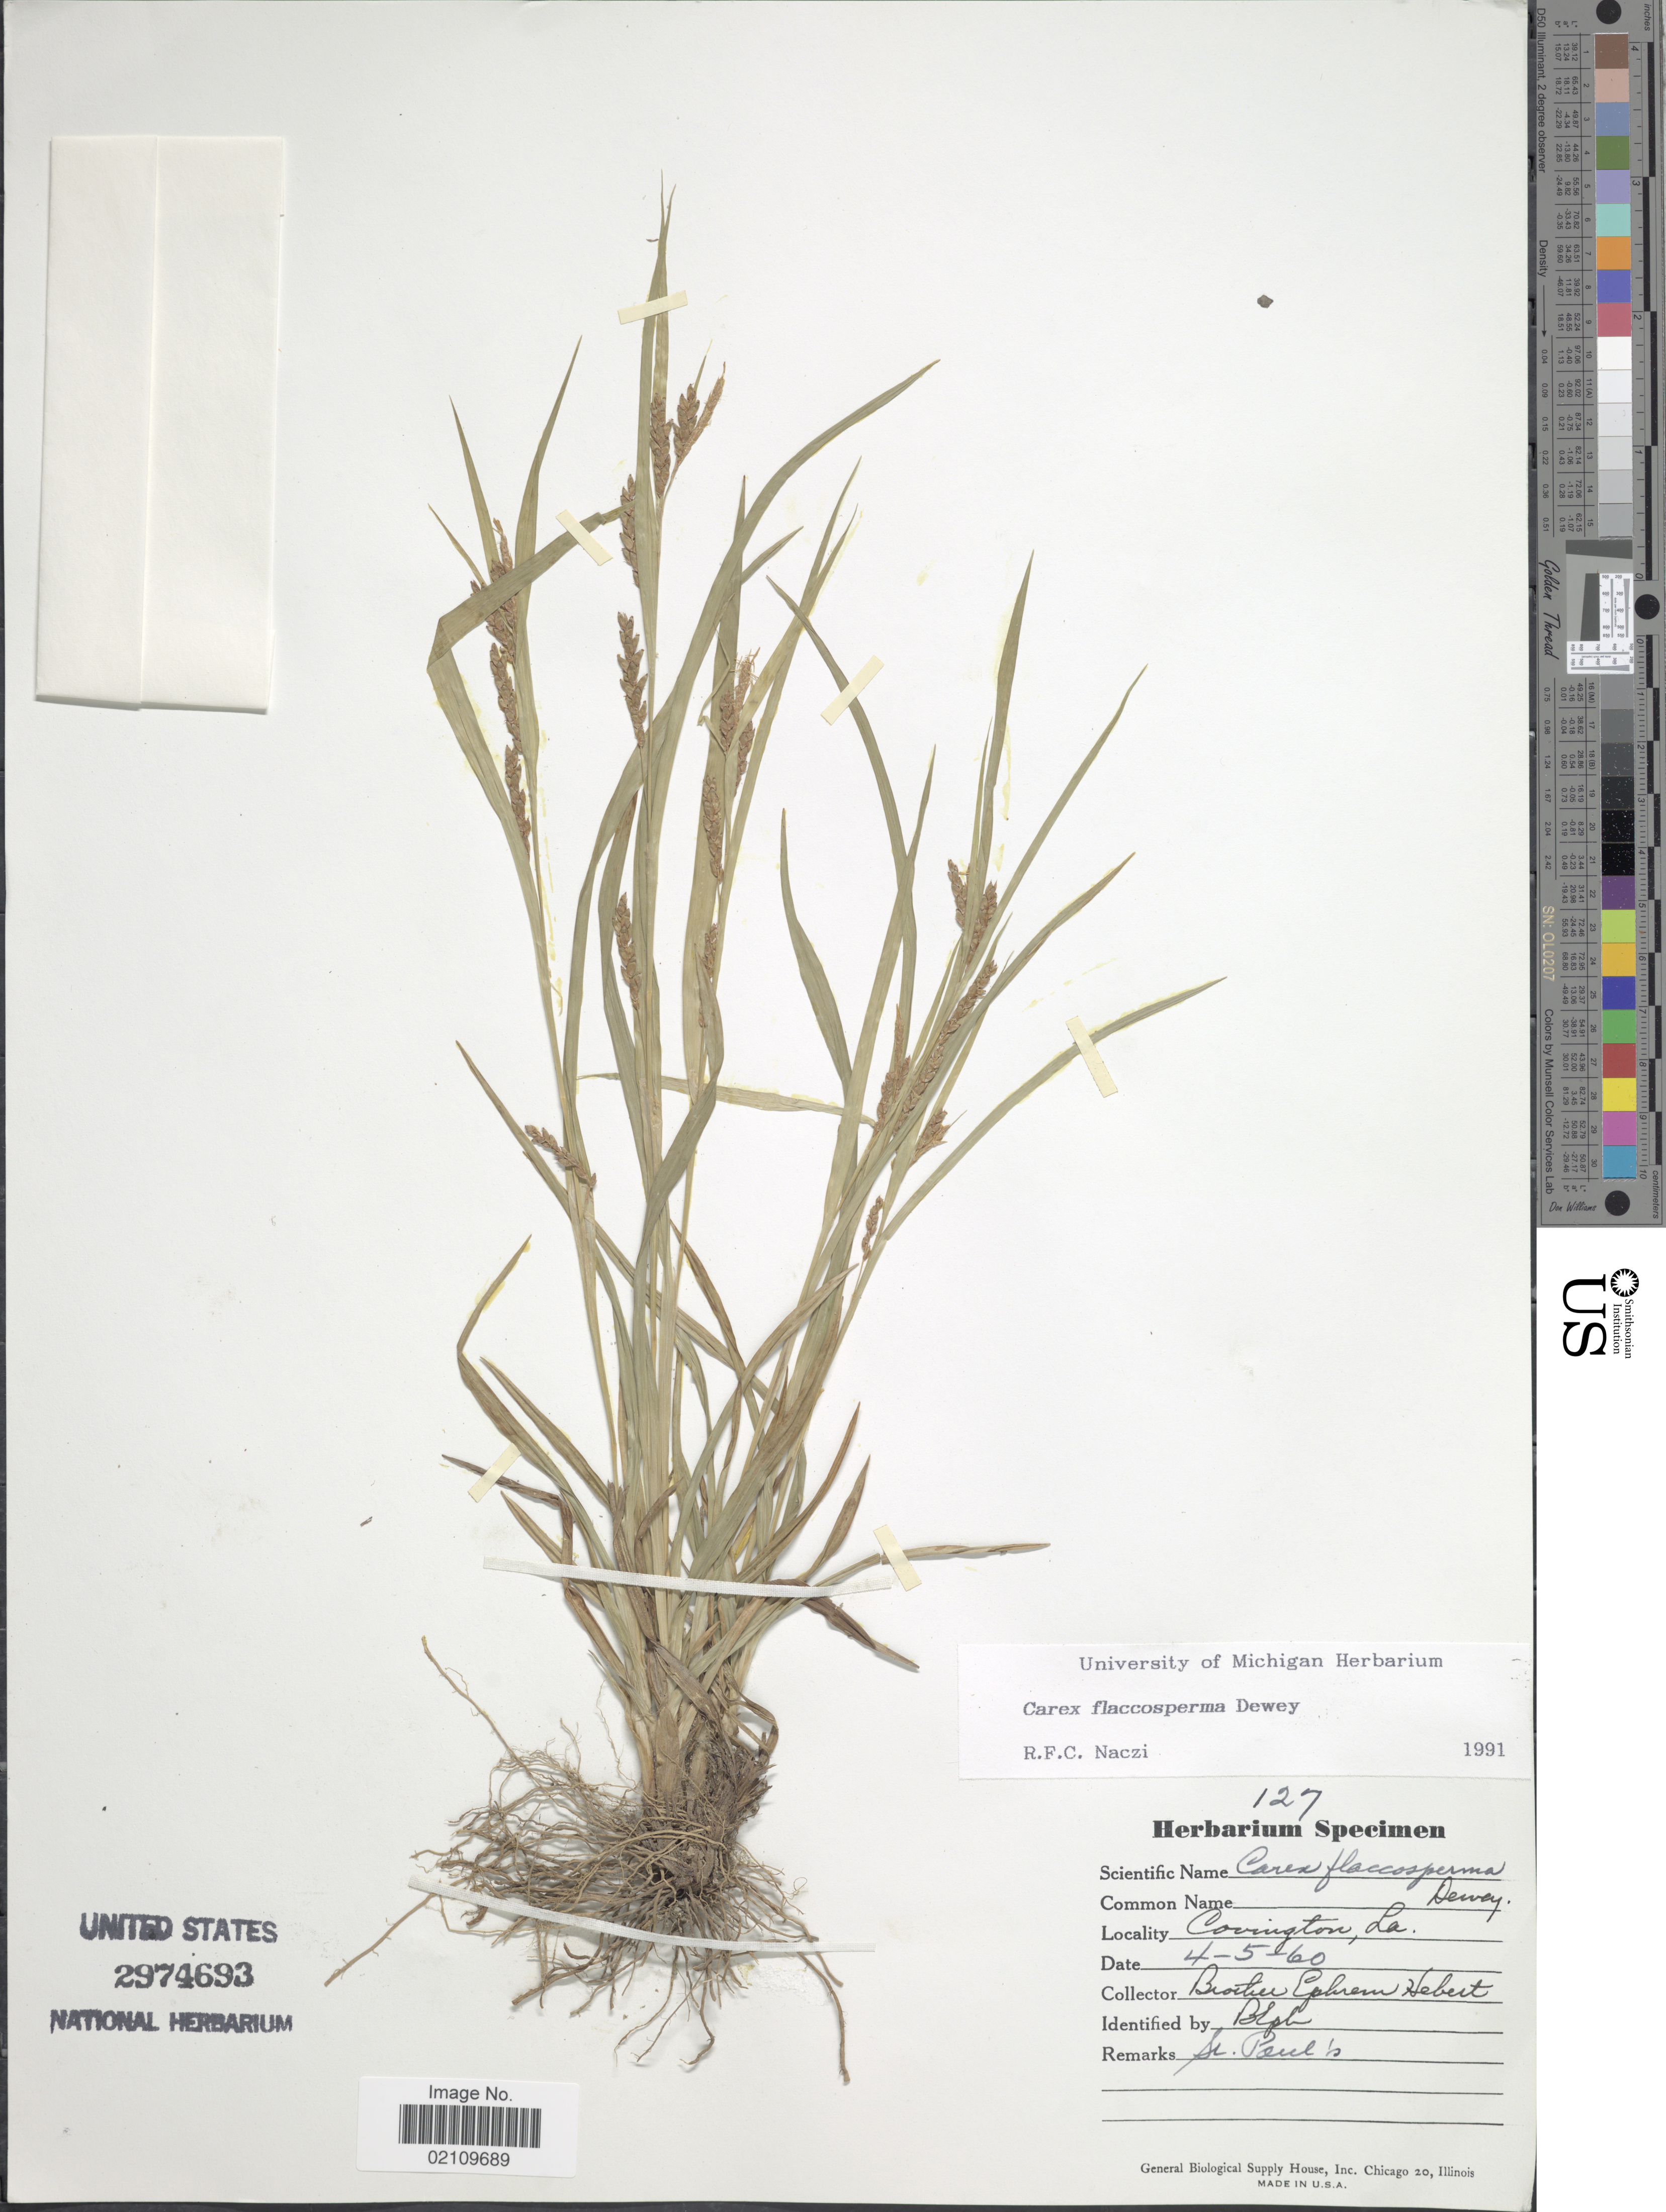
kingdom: Plantae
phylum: Tracheophyta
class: Liliopsida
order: Poales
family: Cyperaceae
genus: Carex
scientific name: Carex flaccosperma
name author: Dewey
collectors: E. Hebert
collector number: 127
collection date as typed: Transcribed d/m/y: 5/4/60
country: United States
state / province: Louisiana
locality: Covington. St. Paul's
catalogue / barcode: US 2974693